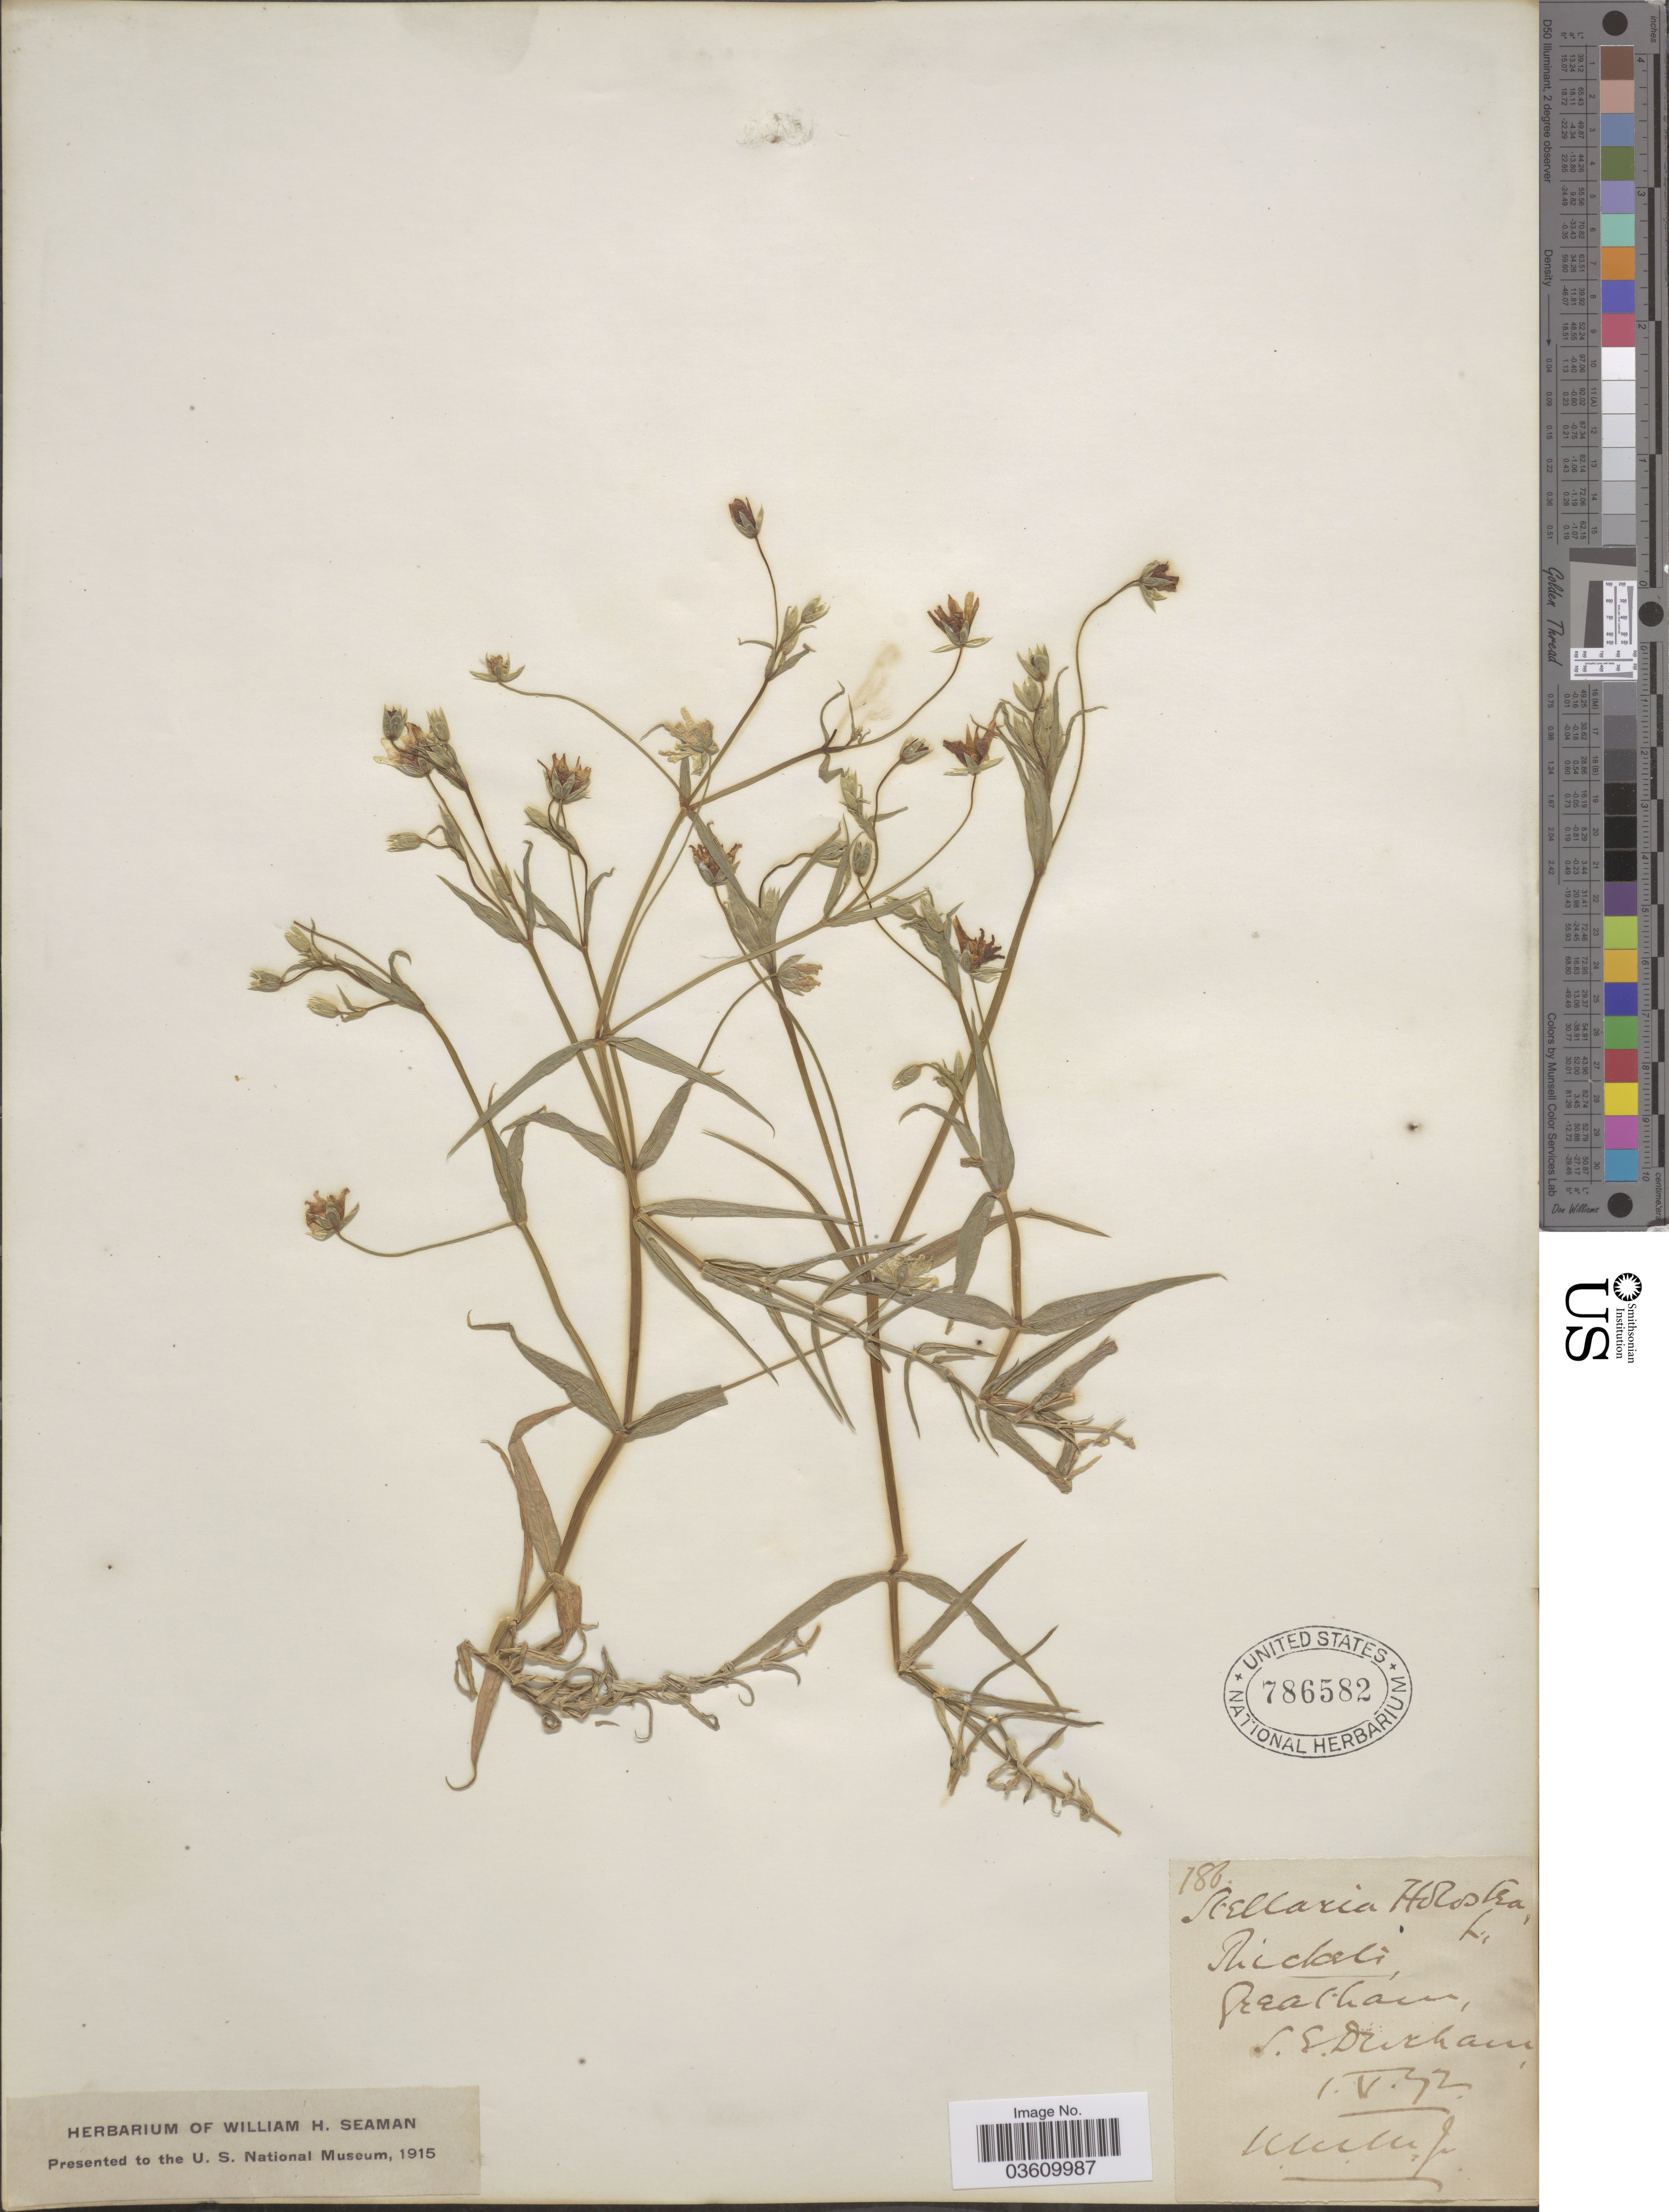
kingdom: Plantae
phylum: Tracheophyta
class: Magnoliopsida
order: Caryophyllales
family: Caryophyllaceae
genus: Rabelera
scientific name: Rabelera holostea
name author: (L.) M.T. Sharples & E.A. Tripp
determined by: U.S. National Herbarium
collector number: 186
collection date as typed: Transcribed d/m/y: 1/5/92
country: United Kingdom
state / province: England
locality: Greatham, S.E. Durham.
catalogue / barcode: US 786582